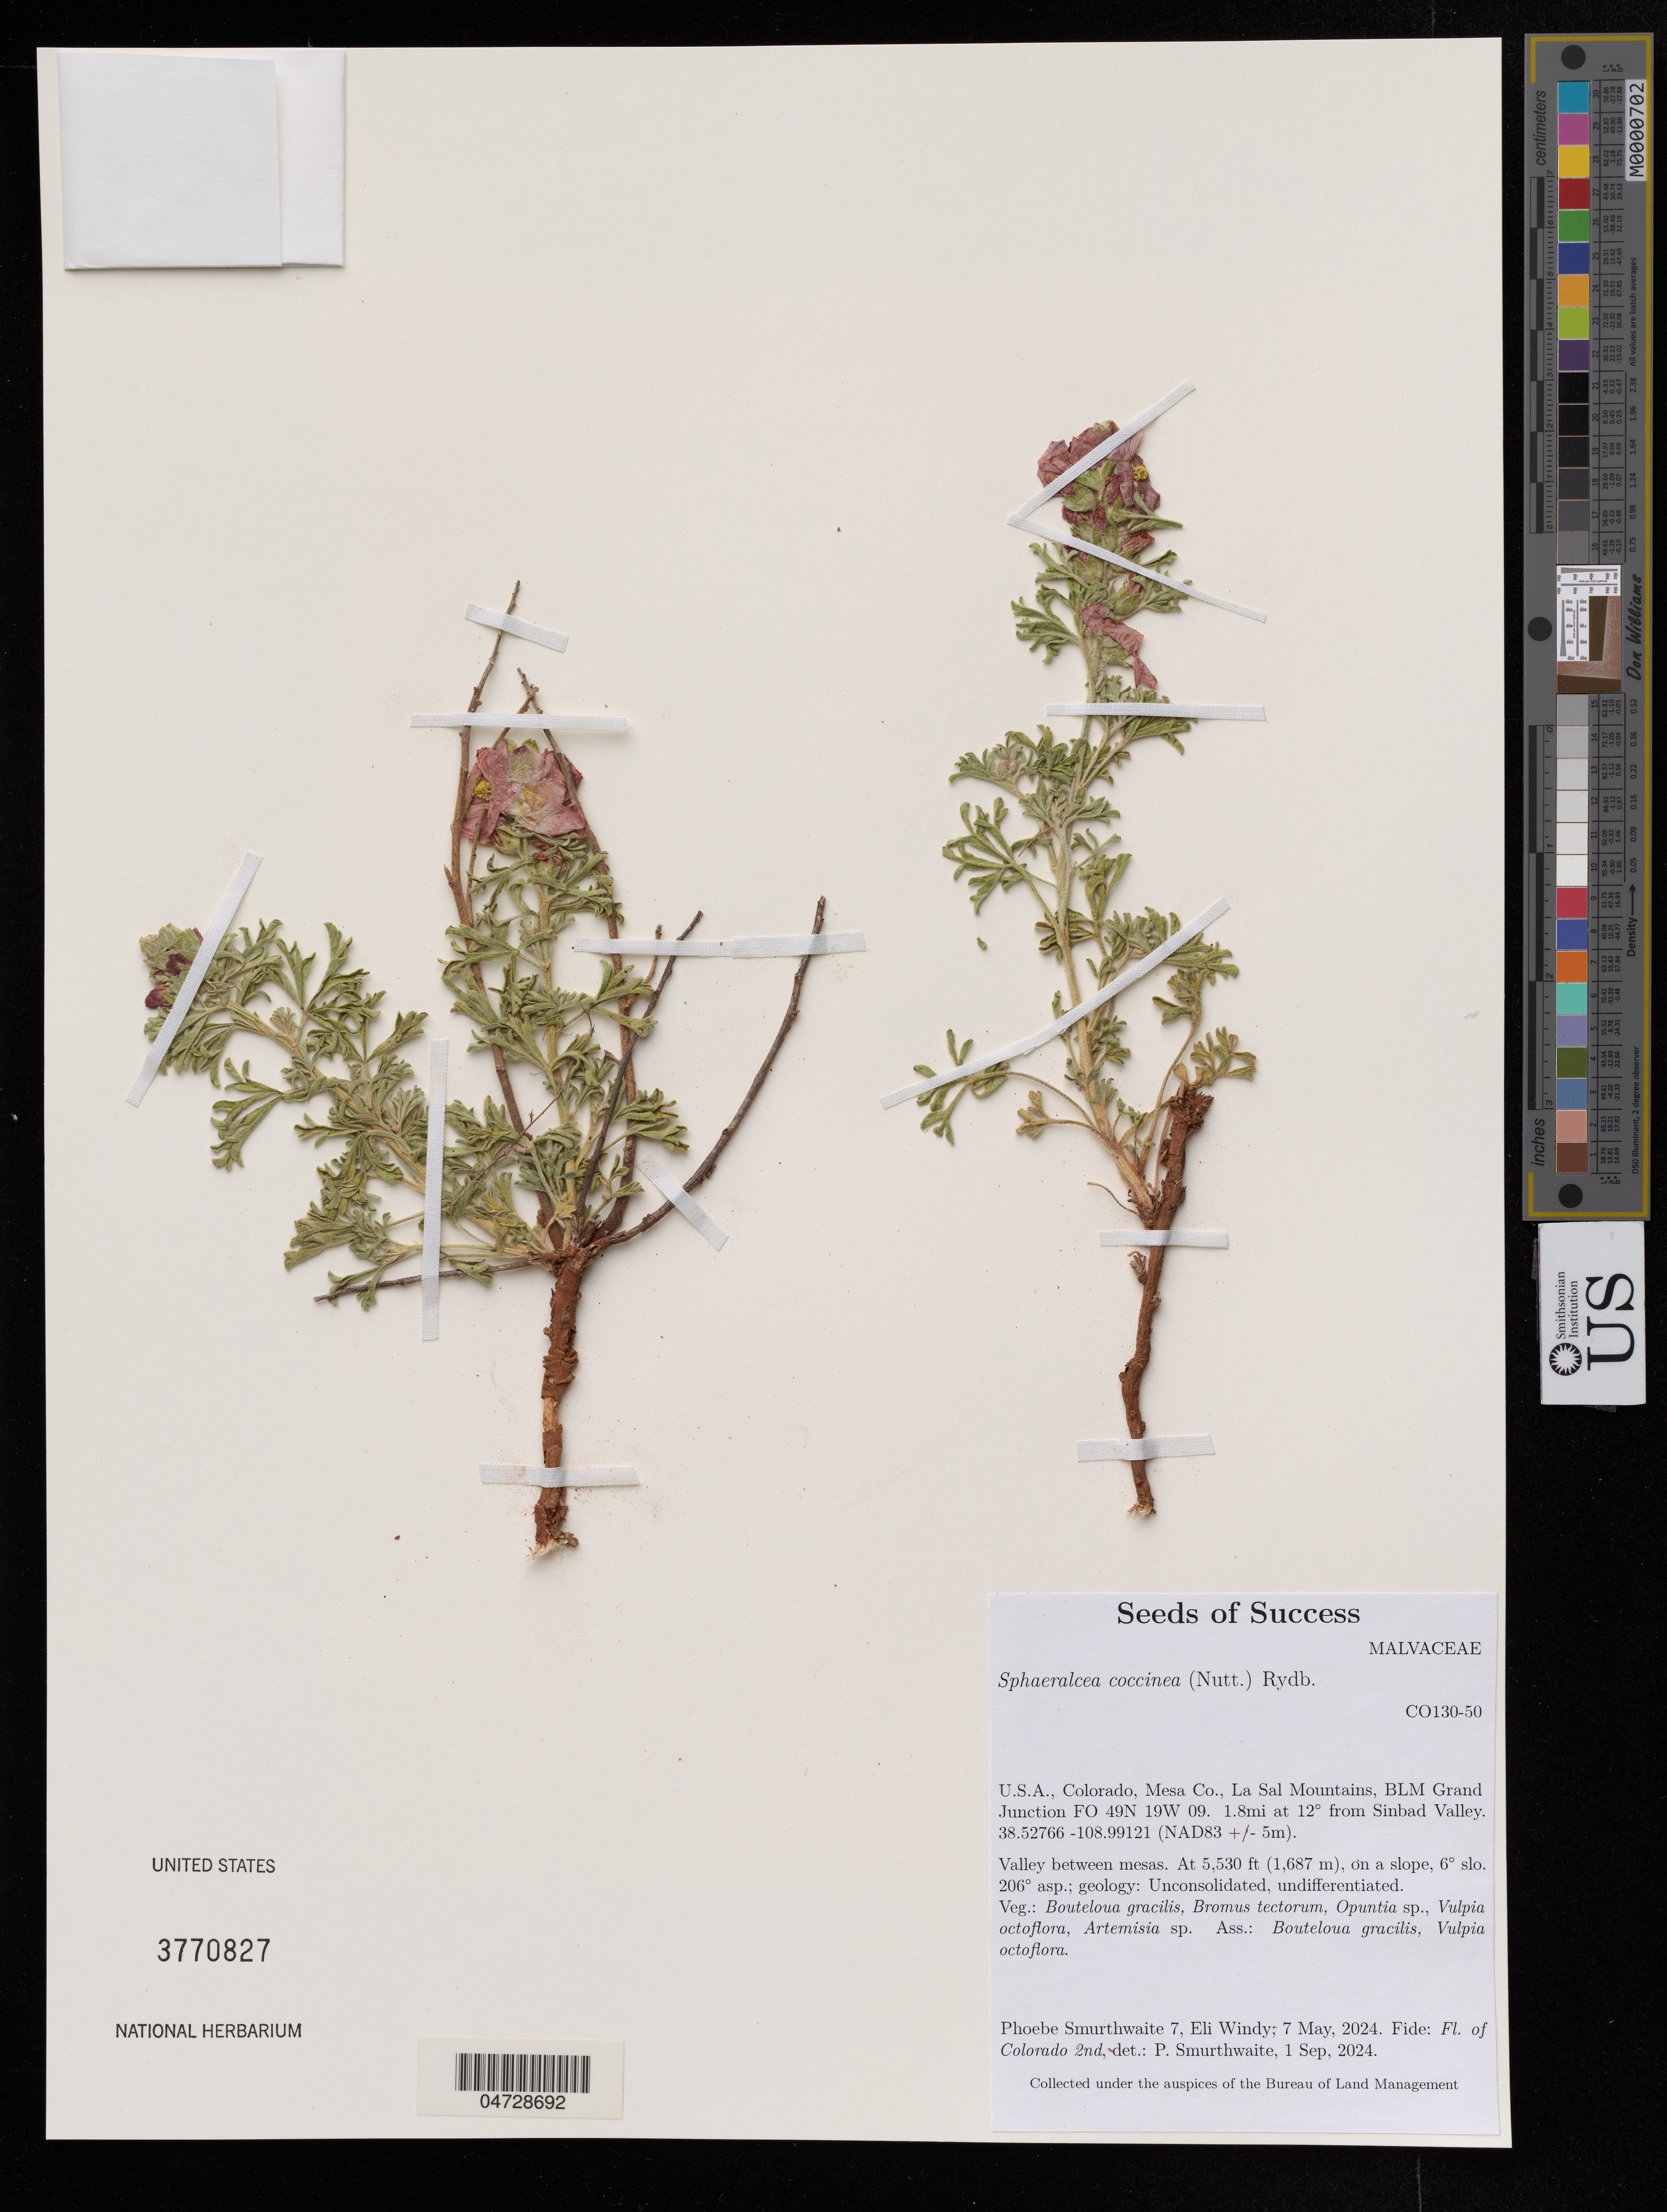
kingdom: Plantae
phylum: Tracheophyta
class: Magnoliopsida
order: Malvales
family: Malvaceae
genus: Sphaeralcea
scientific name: Sphaeralcea coccinea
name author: (Nutt.) Rydb.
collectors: P. Smurthwaite & E. Windy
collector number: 7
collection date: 2024-05-07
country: United States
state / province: Colorado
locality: Mesa Co., La Sal Mountains, BLM Grand Junction FO 49N 19W 09. 1.8mi at 12° from Sinbad Valley.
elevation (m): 1686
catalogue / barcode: US 3770827